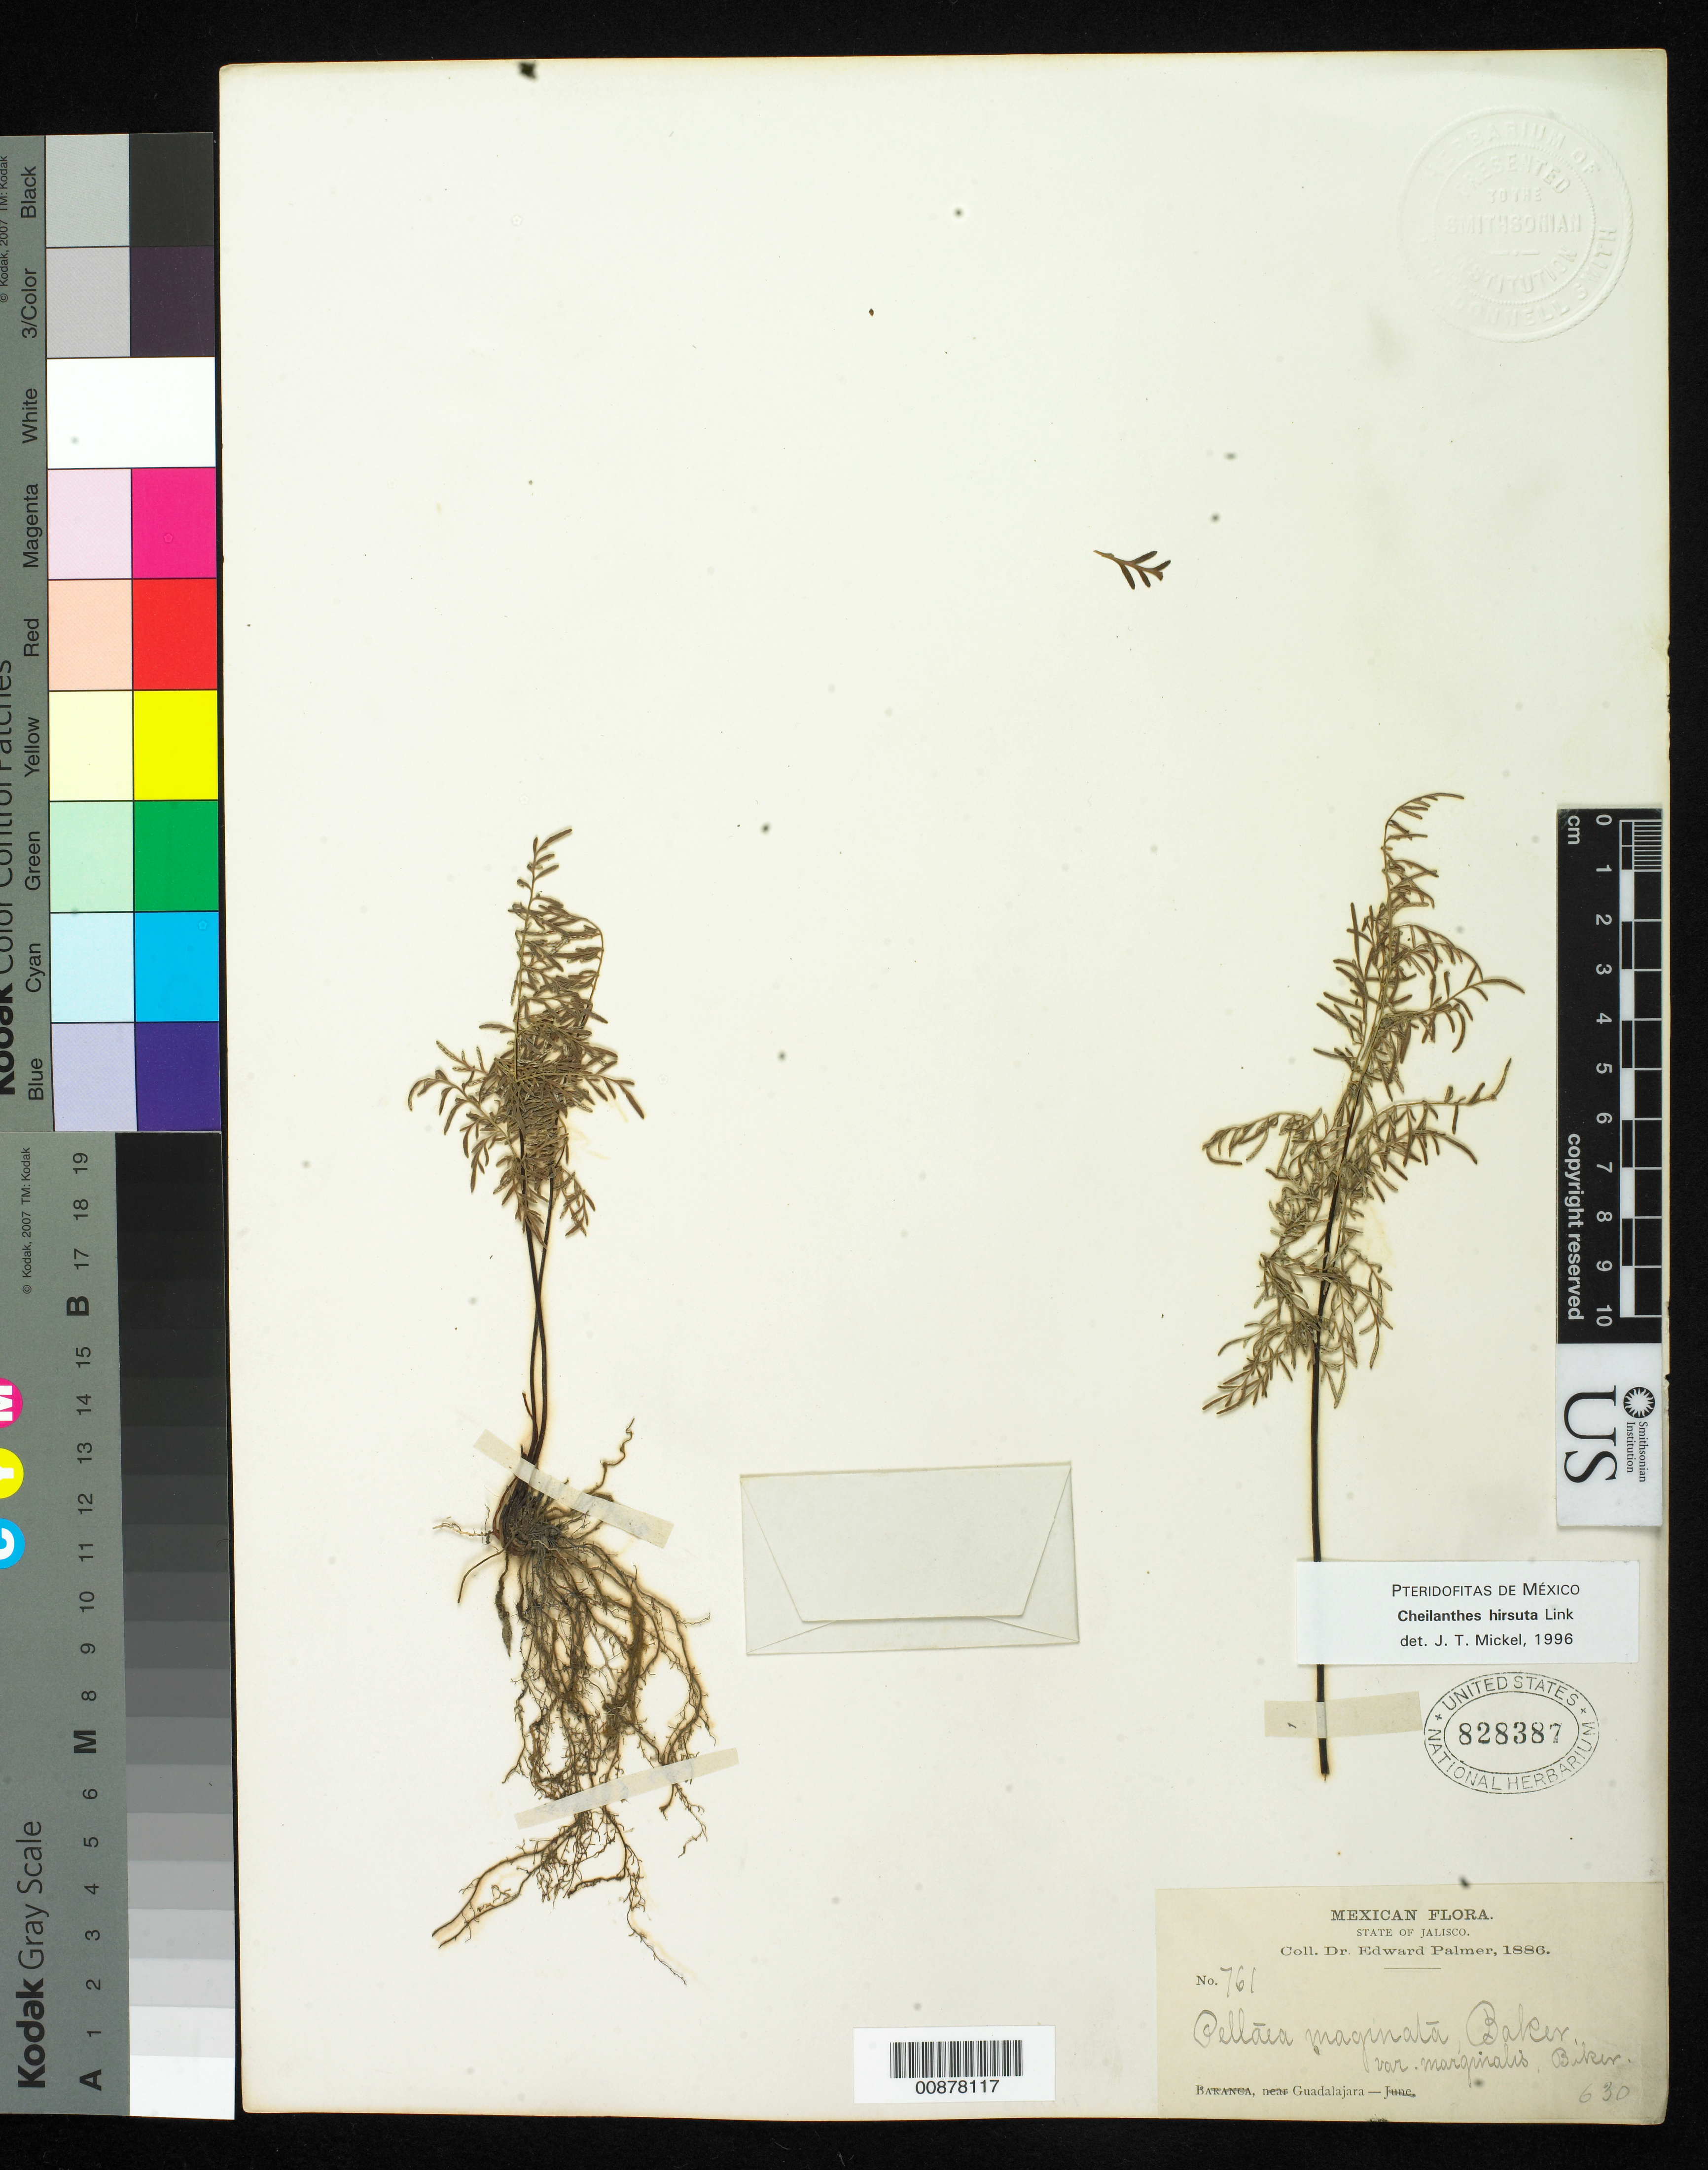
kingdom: Plantae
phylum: Tracheophyta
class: Polypodiopsida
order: Polypodiales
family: Pteridaceae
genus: Gaga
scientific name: Gaga hirsuta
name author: (Link) Fay W. Li & Windham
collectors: E. Palmer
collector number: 761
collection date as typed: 1886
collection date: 1886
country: Mexico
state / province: Jalisco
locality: Guadalajara, Jalisco.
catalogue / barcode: US 828387